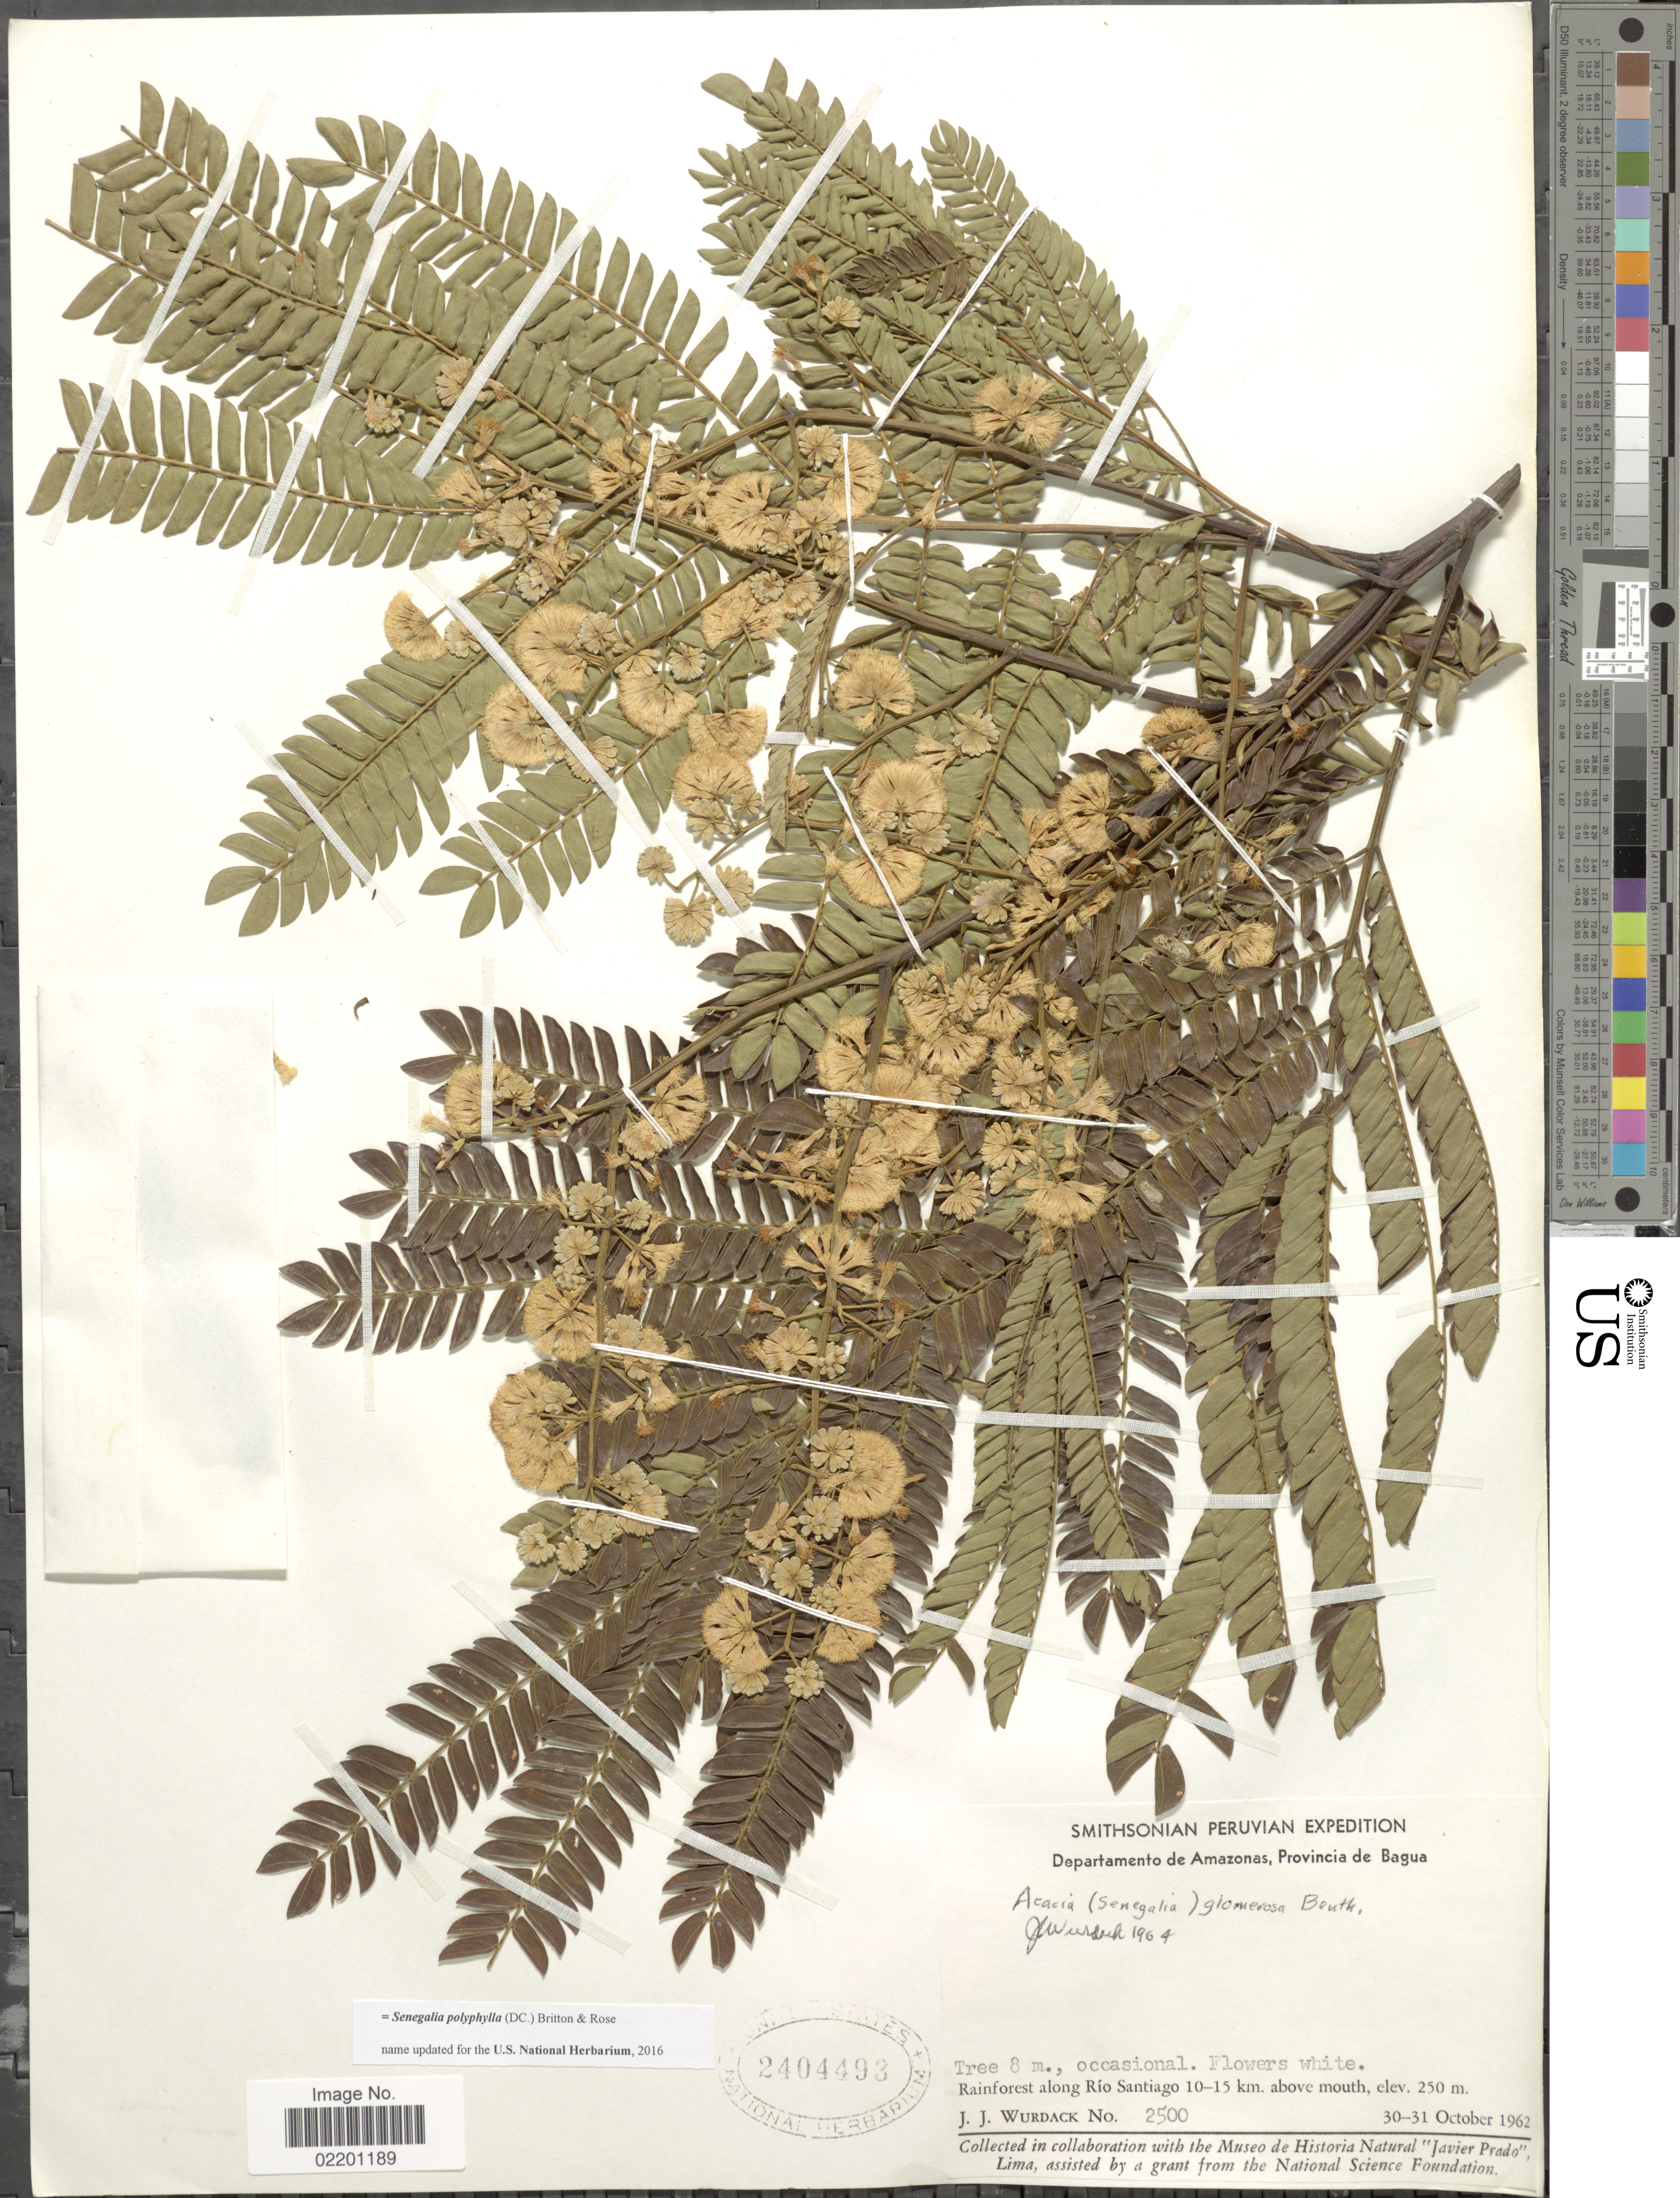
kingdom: Plantae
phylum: Tracheophyta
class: Magnoliopsida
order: Fabales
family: Fabaceae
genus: Senegalia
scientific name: Senegalia polyphylla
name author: (DC.) Britton & Rose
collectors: J. J. Wurdack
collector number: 2500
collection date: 1962-10-30/1962-10-31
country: Peru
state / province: Amazonas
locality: Departamento de Amazonas, Provincia de Bagua. Rainforest along Rio Santiago 10-15 km. above mouth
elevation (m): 250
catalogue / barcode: US 2404493